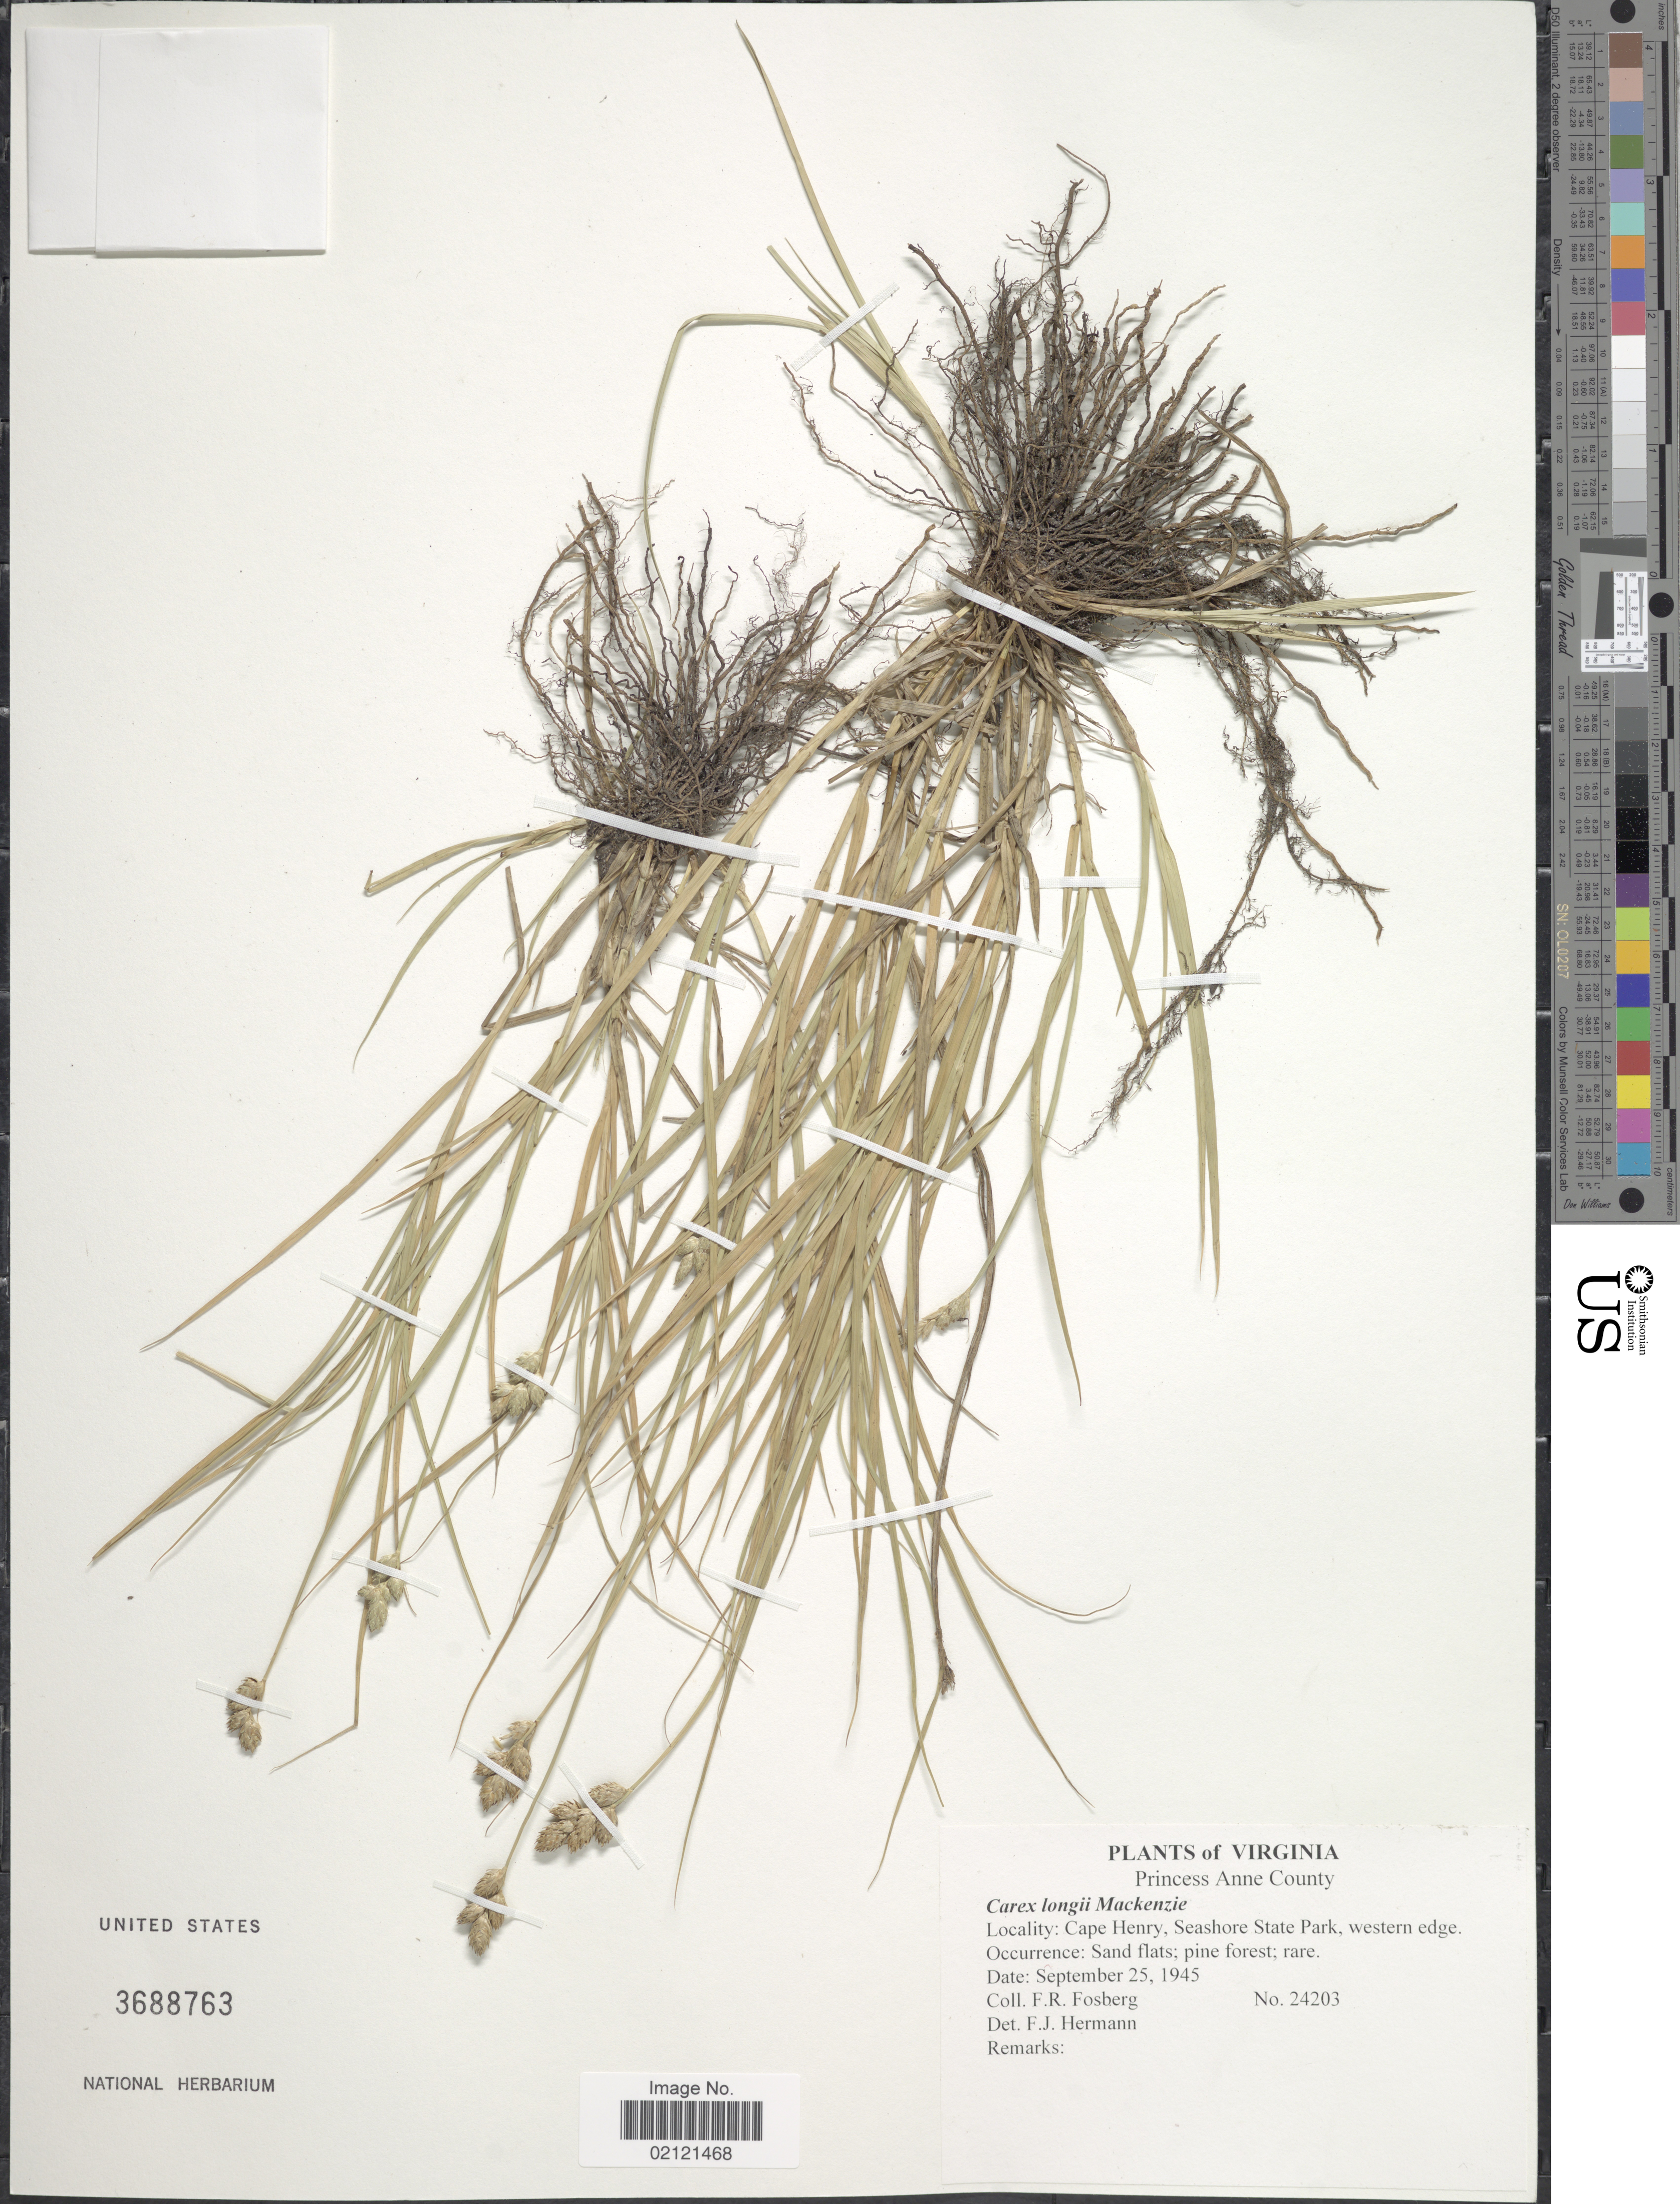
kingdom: Plantae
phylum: Tracheophyta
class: Liliopsida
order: Poales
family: Cyperaceae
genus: Carex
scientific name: Carex longii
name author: Mack.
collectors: F. R. Fosberg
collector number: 24203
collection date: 1945-09-25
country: United States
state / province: Virginia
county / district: City of Virginia Beach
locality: Princess Anne (=historic county name)County, Cape Henry, Seashore State Park, western edge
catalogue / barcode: US 3688763